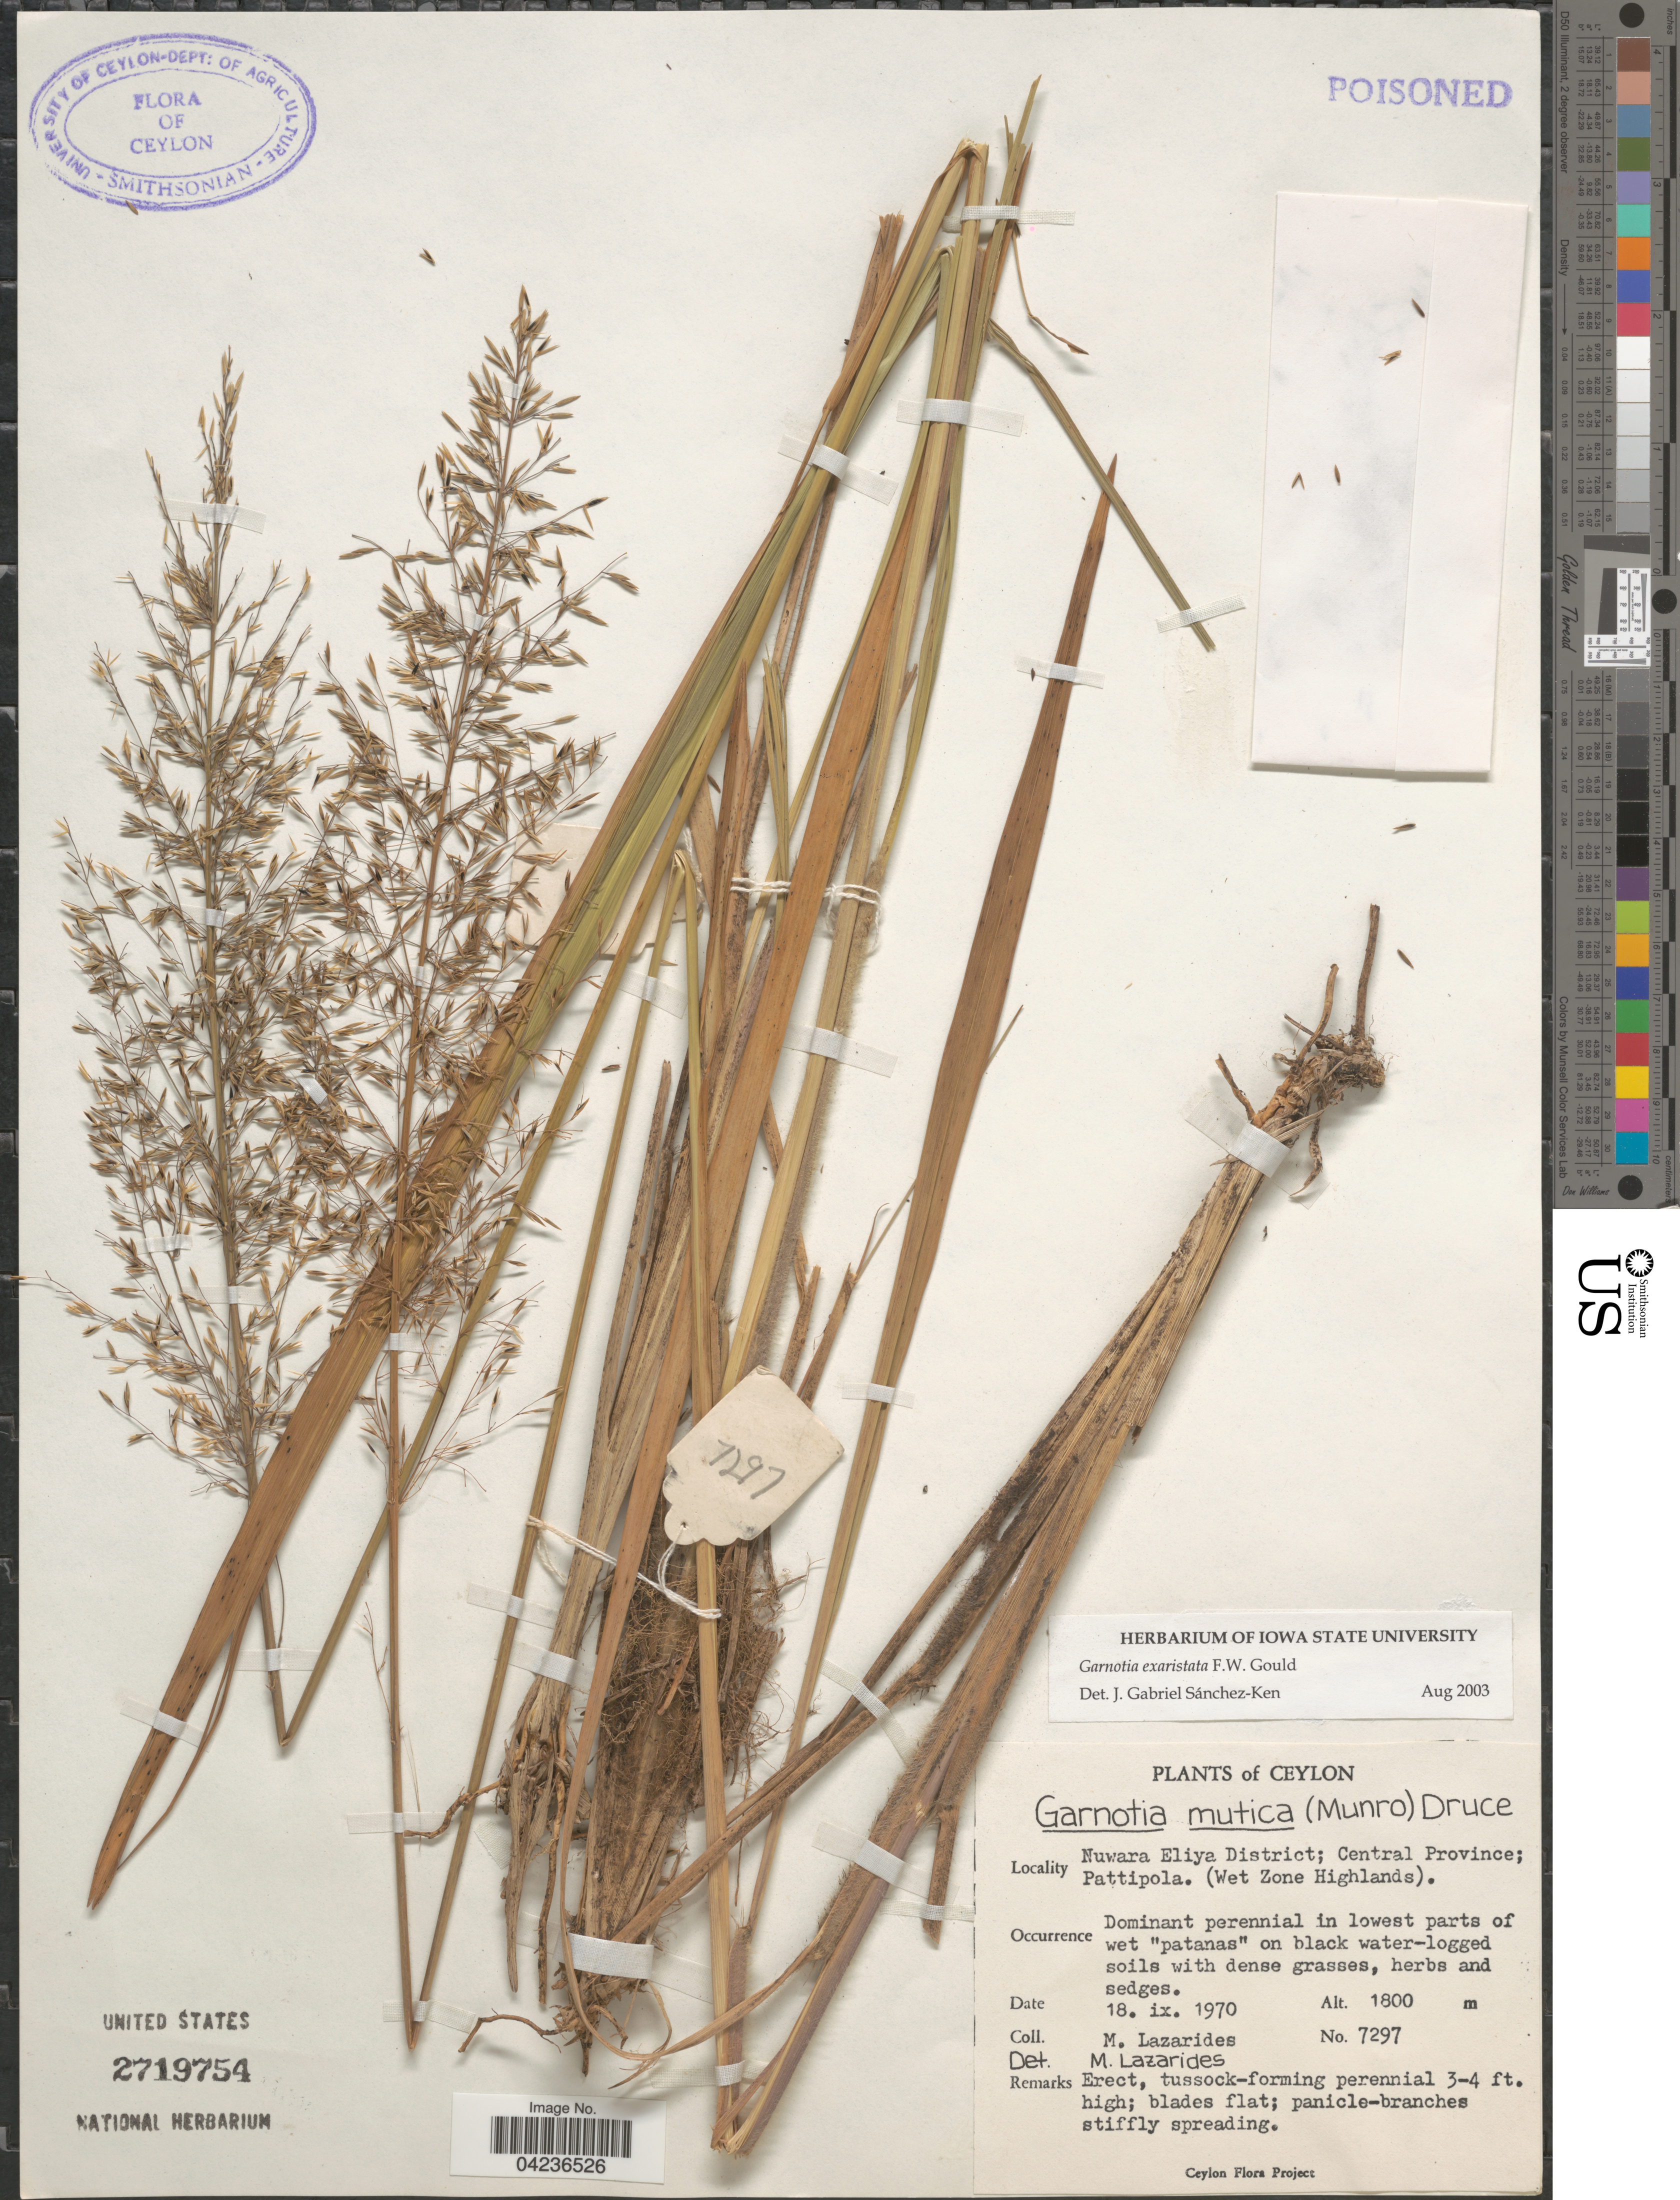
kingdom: Plantae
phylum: Tracheophyta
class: Liliopsida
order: Poales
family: Poaceae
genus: Garnotia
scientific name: Garnotia exaristata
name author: Gould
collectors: M. Lazarides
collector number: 7297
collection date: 1970-09-18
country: Sri Lanka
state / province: Central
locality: Ceylon. Nuwara Eliya District; Pattipola. (Wet Zone Highlands).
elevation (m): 1800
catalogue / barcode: US 2719754